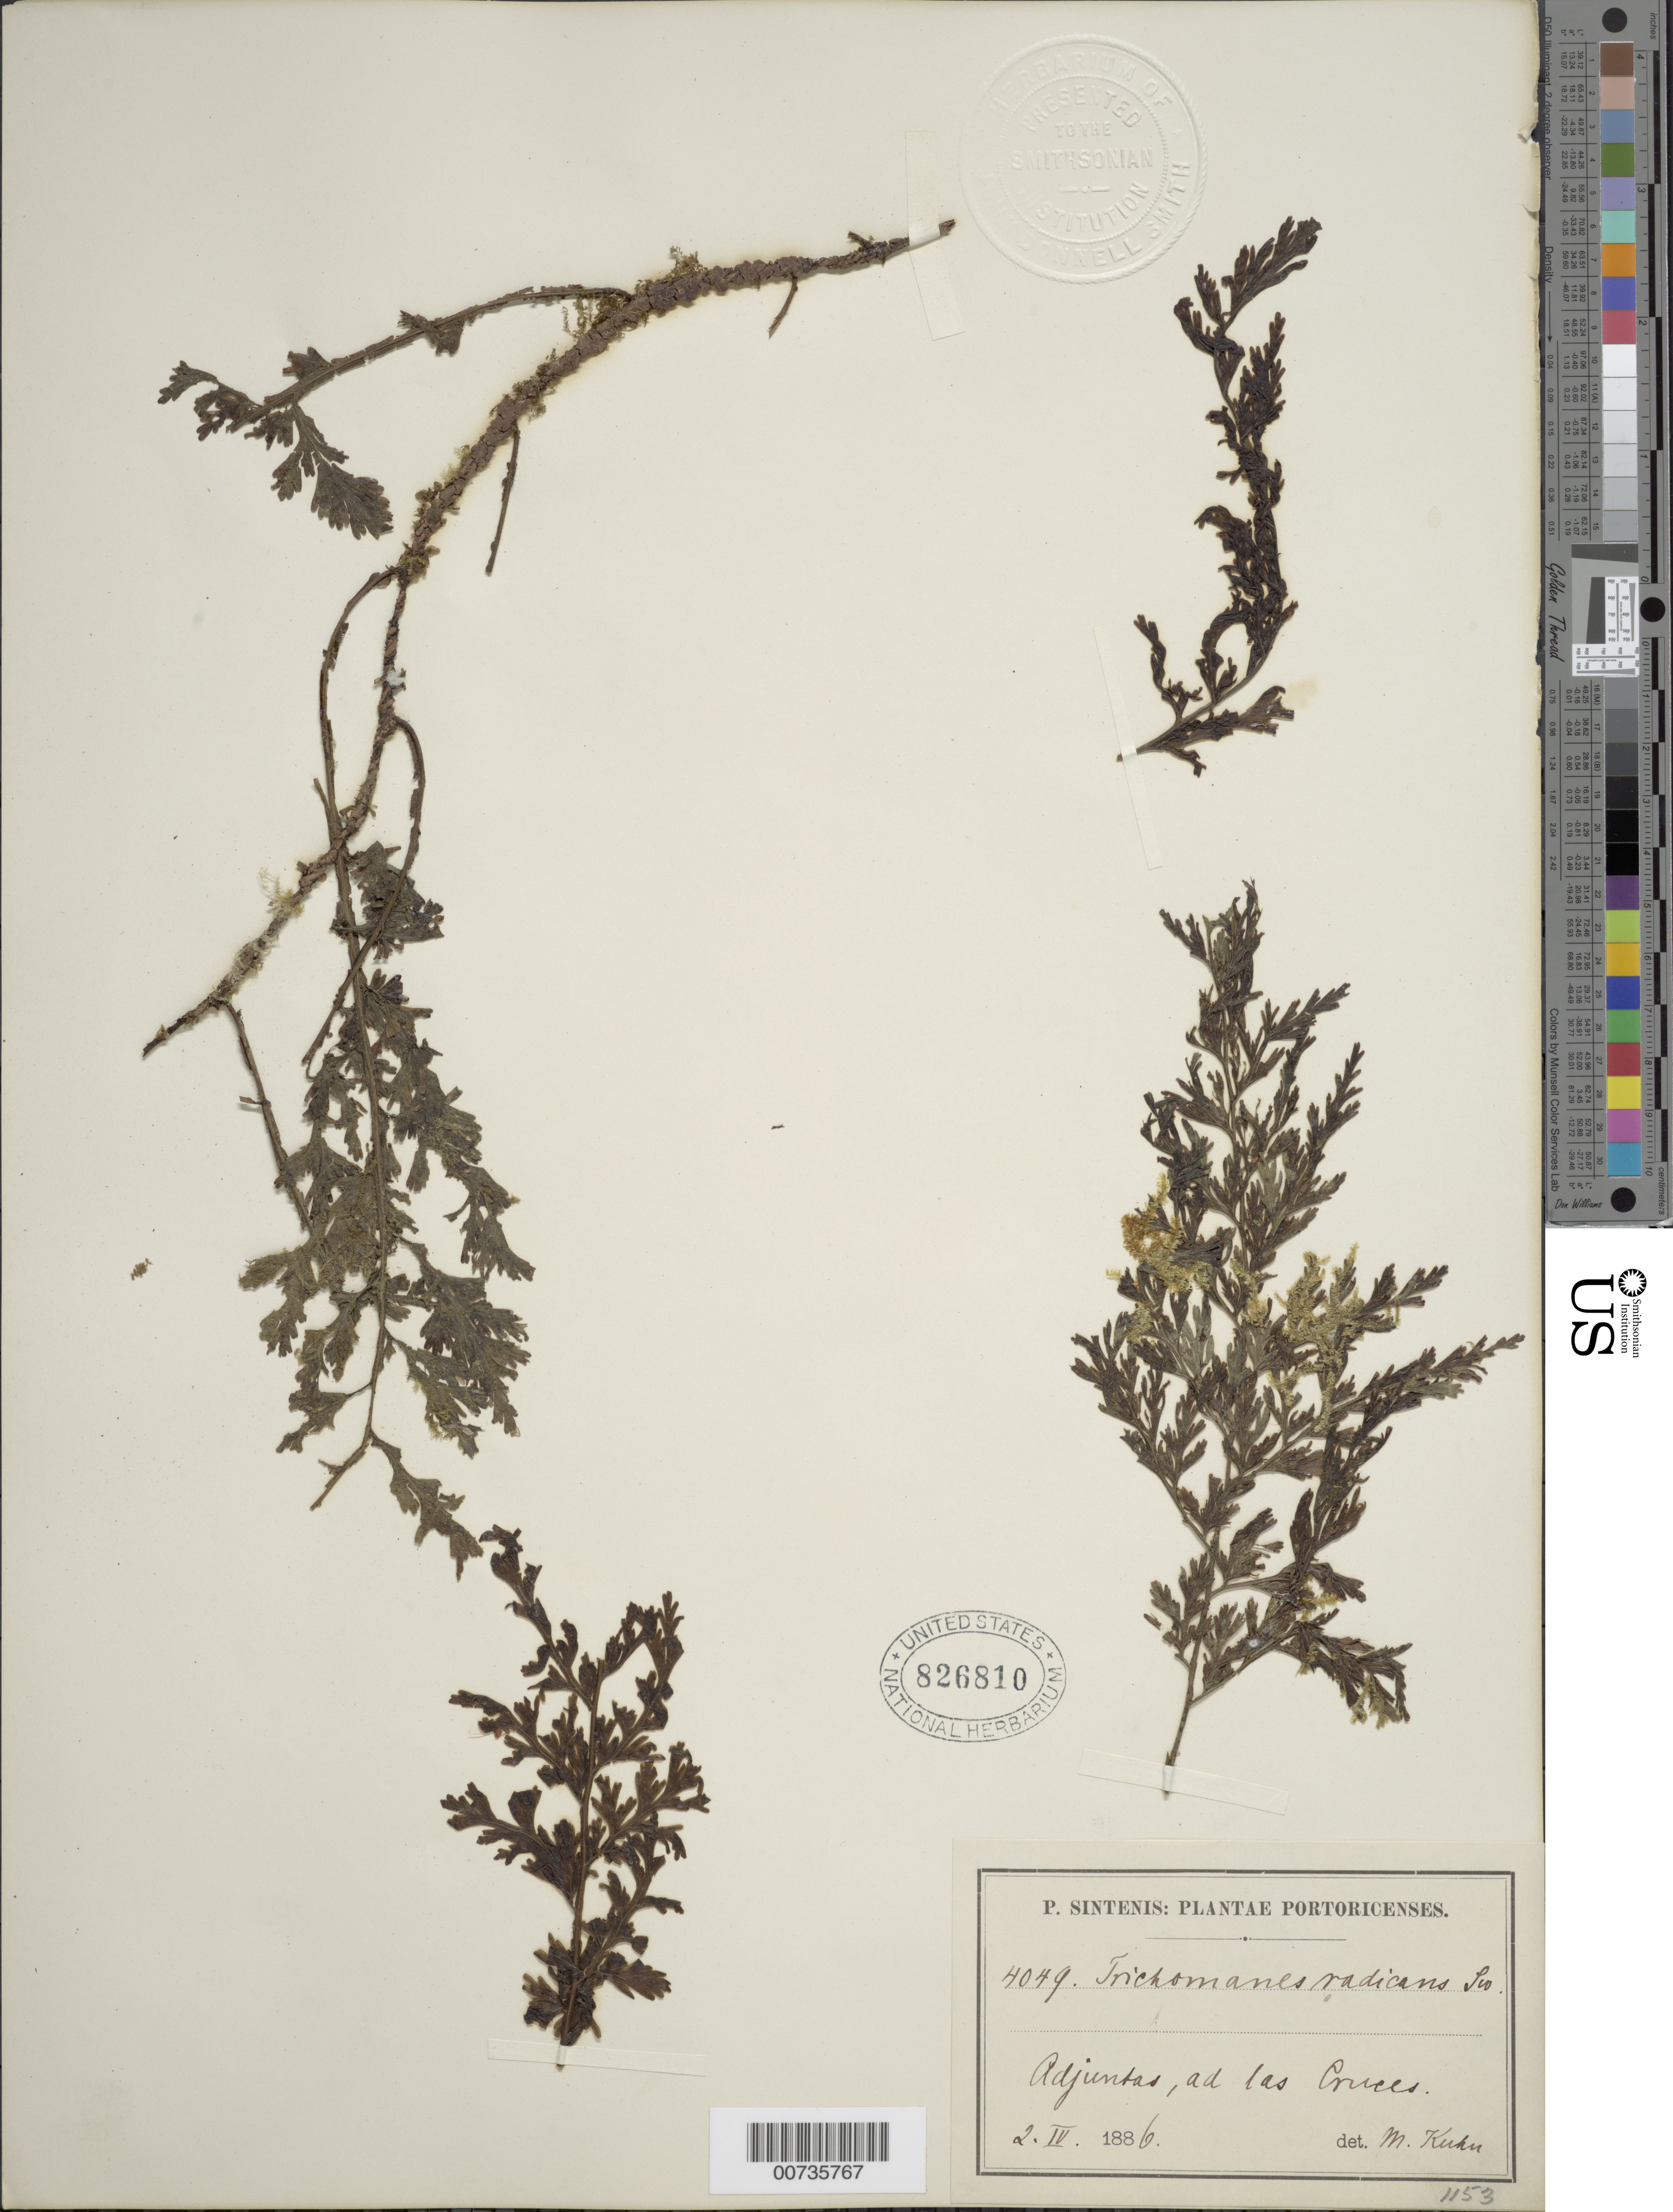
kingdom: Plantae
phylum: Tracheophyta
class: Polypodiopsida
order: Hymenophyllales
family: Hymenophyllaceae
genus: Vandenboschia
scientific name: Vandenboschia radicans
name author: (Sw.) Copel.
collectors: P. Sintenis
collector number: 4049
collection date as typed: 02 Apr 1886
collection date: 1886-04-02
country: Puerto Rico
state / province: Adjuntas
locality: Adjuntas, ad las Cruces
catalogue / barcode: US 826810